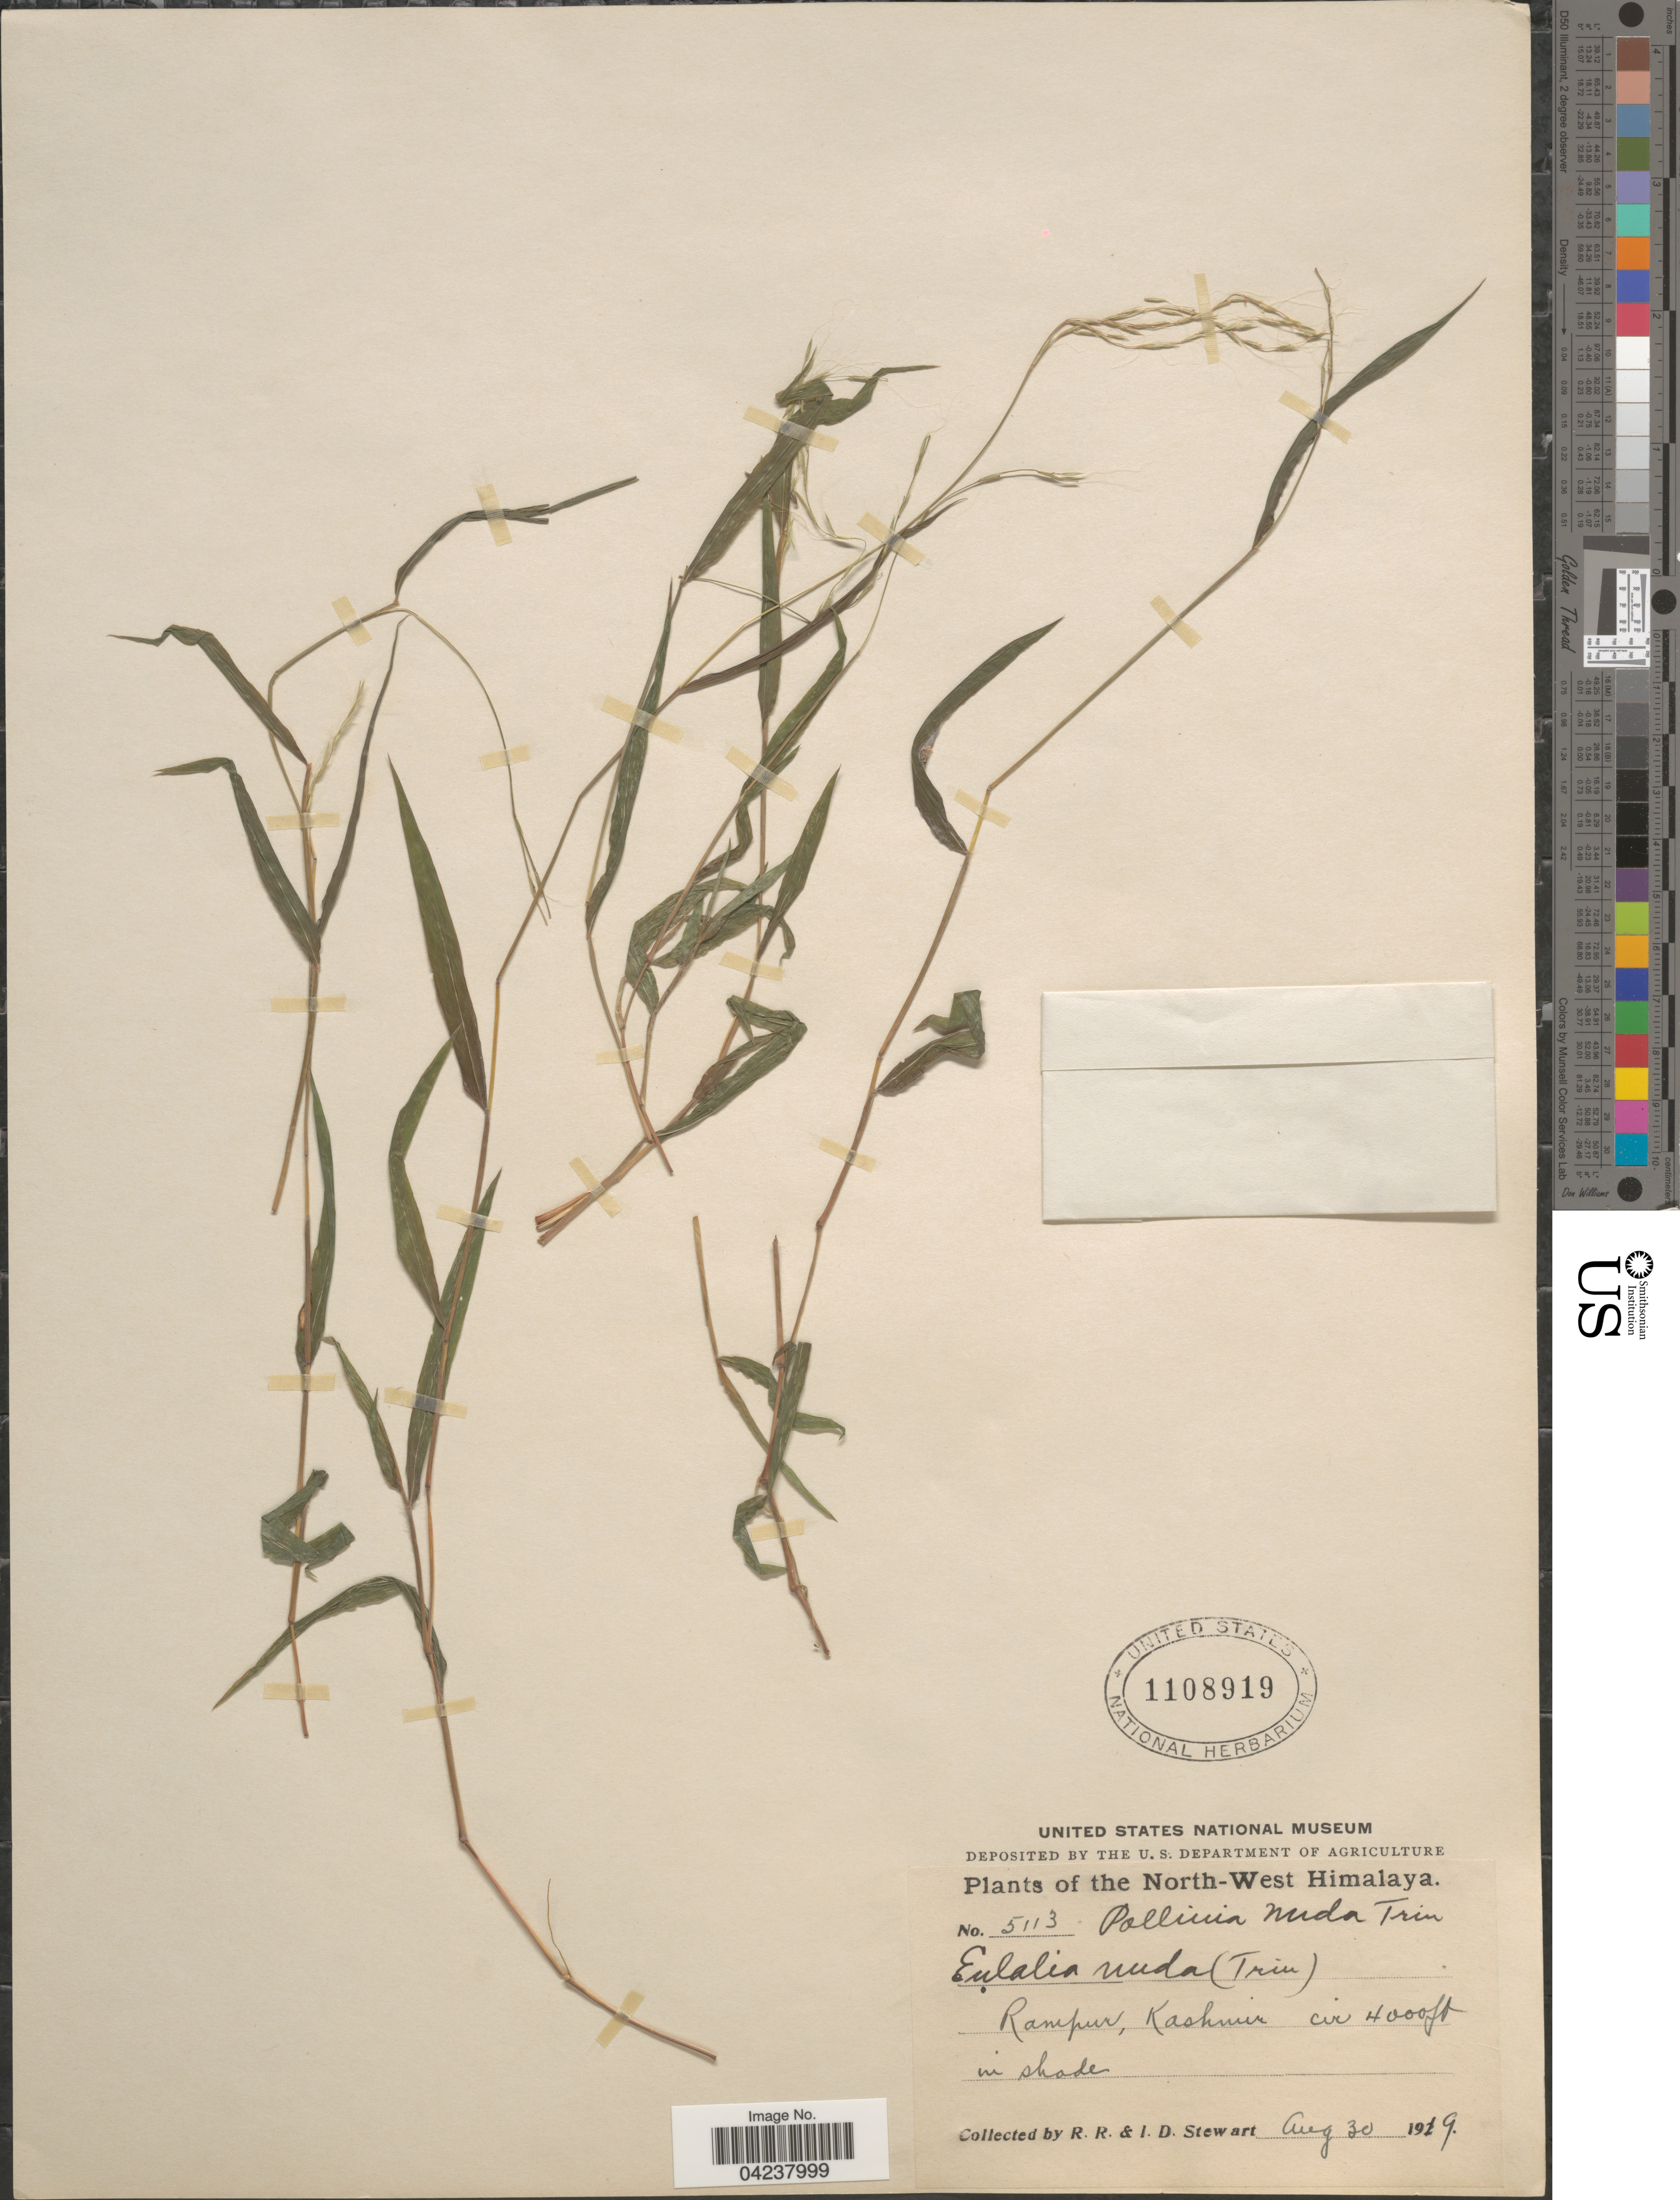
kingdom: Plantae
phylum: Tracheophyta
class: Liliopsida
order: Poales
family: Poaceae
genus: Microstegium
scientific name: Microstegium nudum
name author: (Trin.) A. Camus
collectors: R. Stewart & I. Stewart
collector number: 5113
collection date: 1919-08-30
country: India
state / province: Jammu and Kashmir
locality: North-West Himalaya. Rampur, Kashmir.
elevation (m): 1219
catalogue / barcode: US 1108919